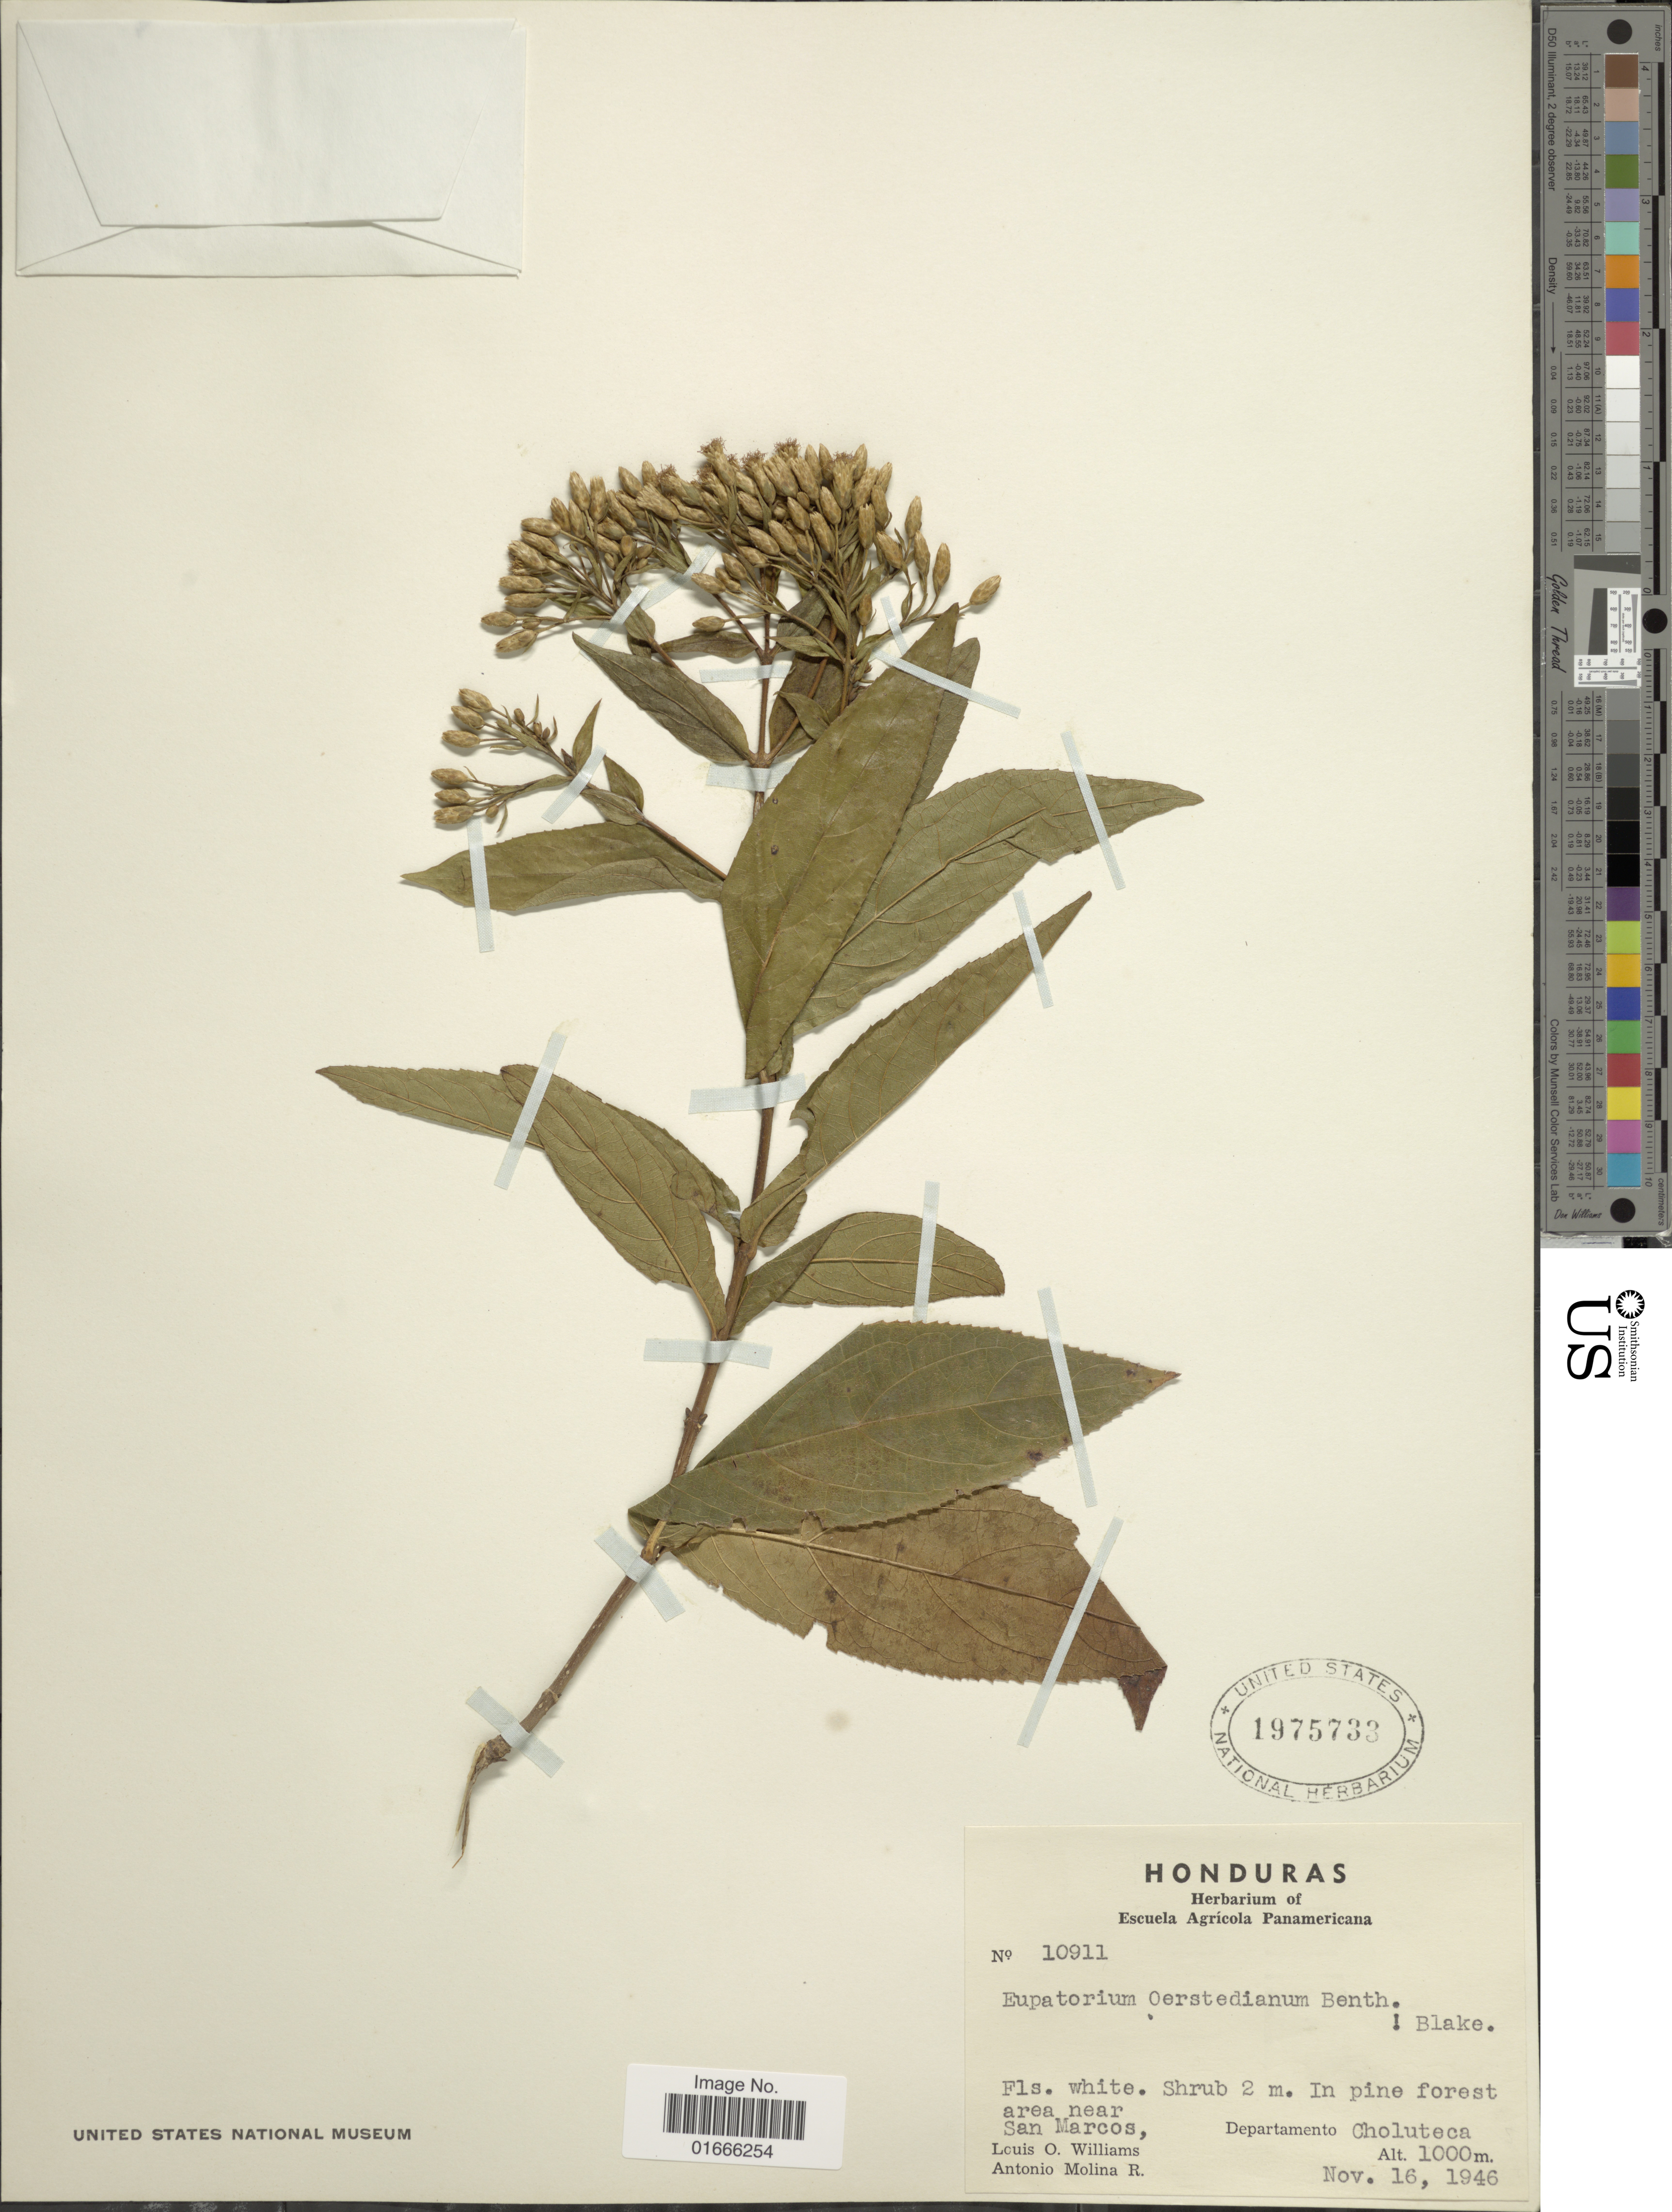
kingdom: Plantae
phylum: Tracheophyta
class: Magnoliopsida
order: Asterales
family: Asteraceae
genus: Chromolaena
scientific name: Chromolaena oerstediana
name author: (B.L. Rob. ex Oerst.) R.M. King & H. Rob.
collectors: L. O. Williams & A. Molina R.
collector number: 10911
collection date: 1946-11-16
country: Guatemala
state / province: San Marcos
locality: Area near San Marcos, Departamento Choluteca.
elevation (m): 1000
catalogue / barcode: US 1975733